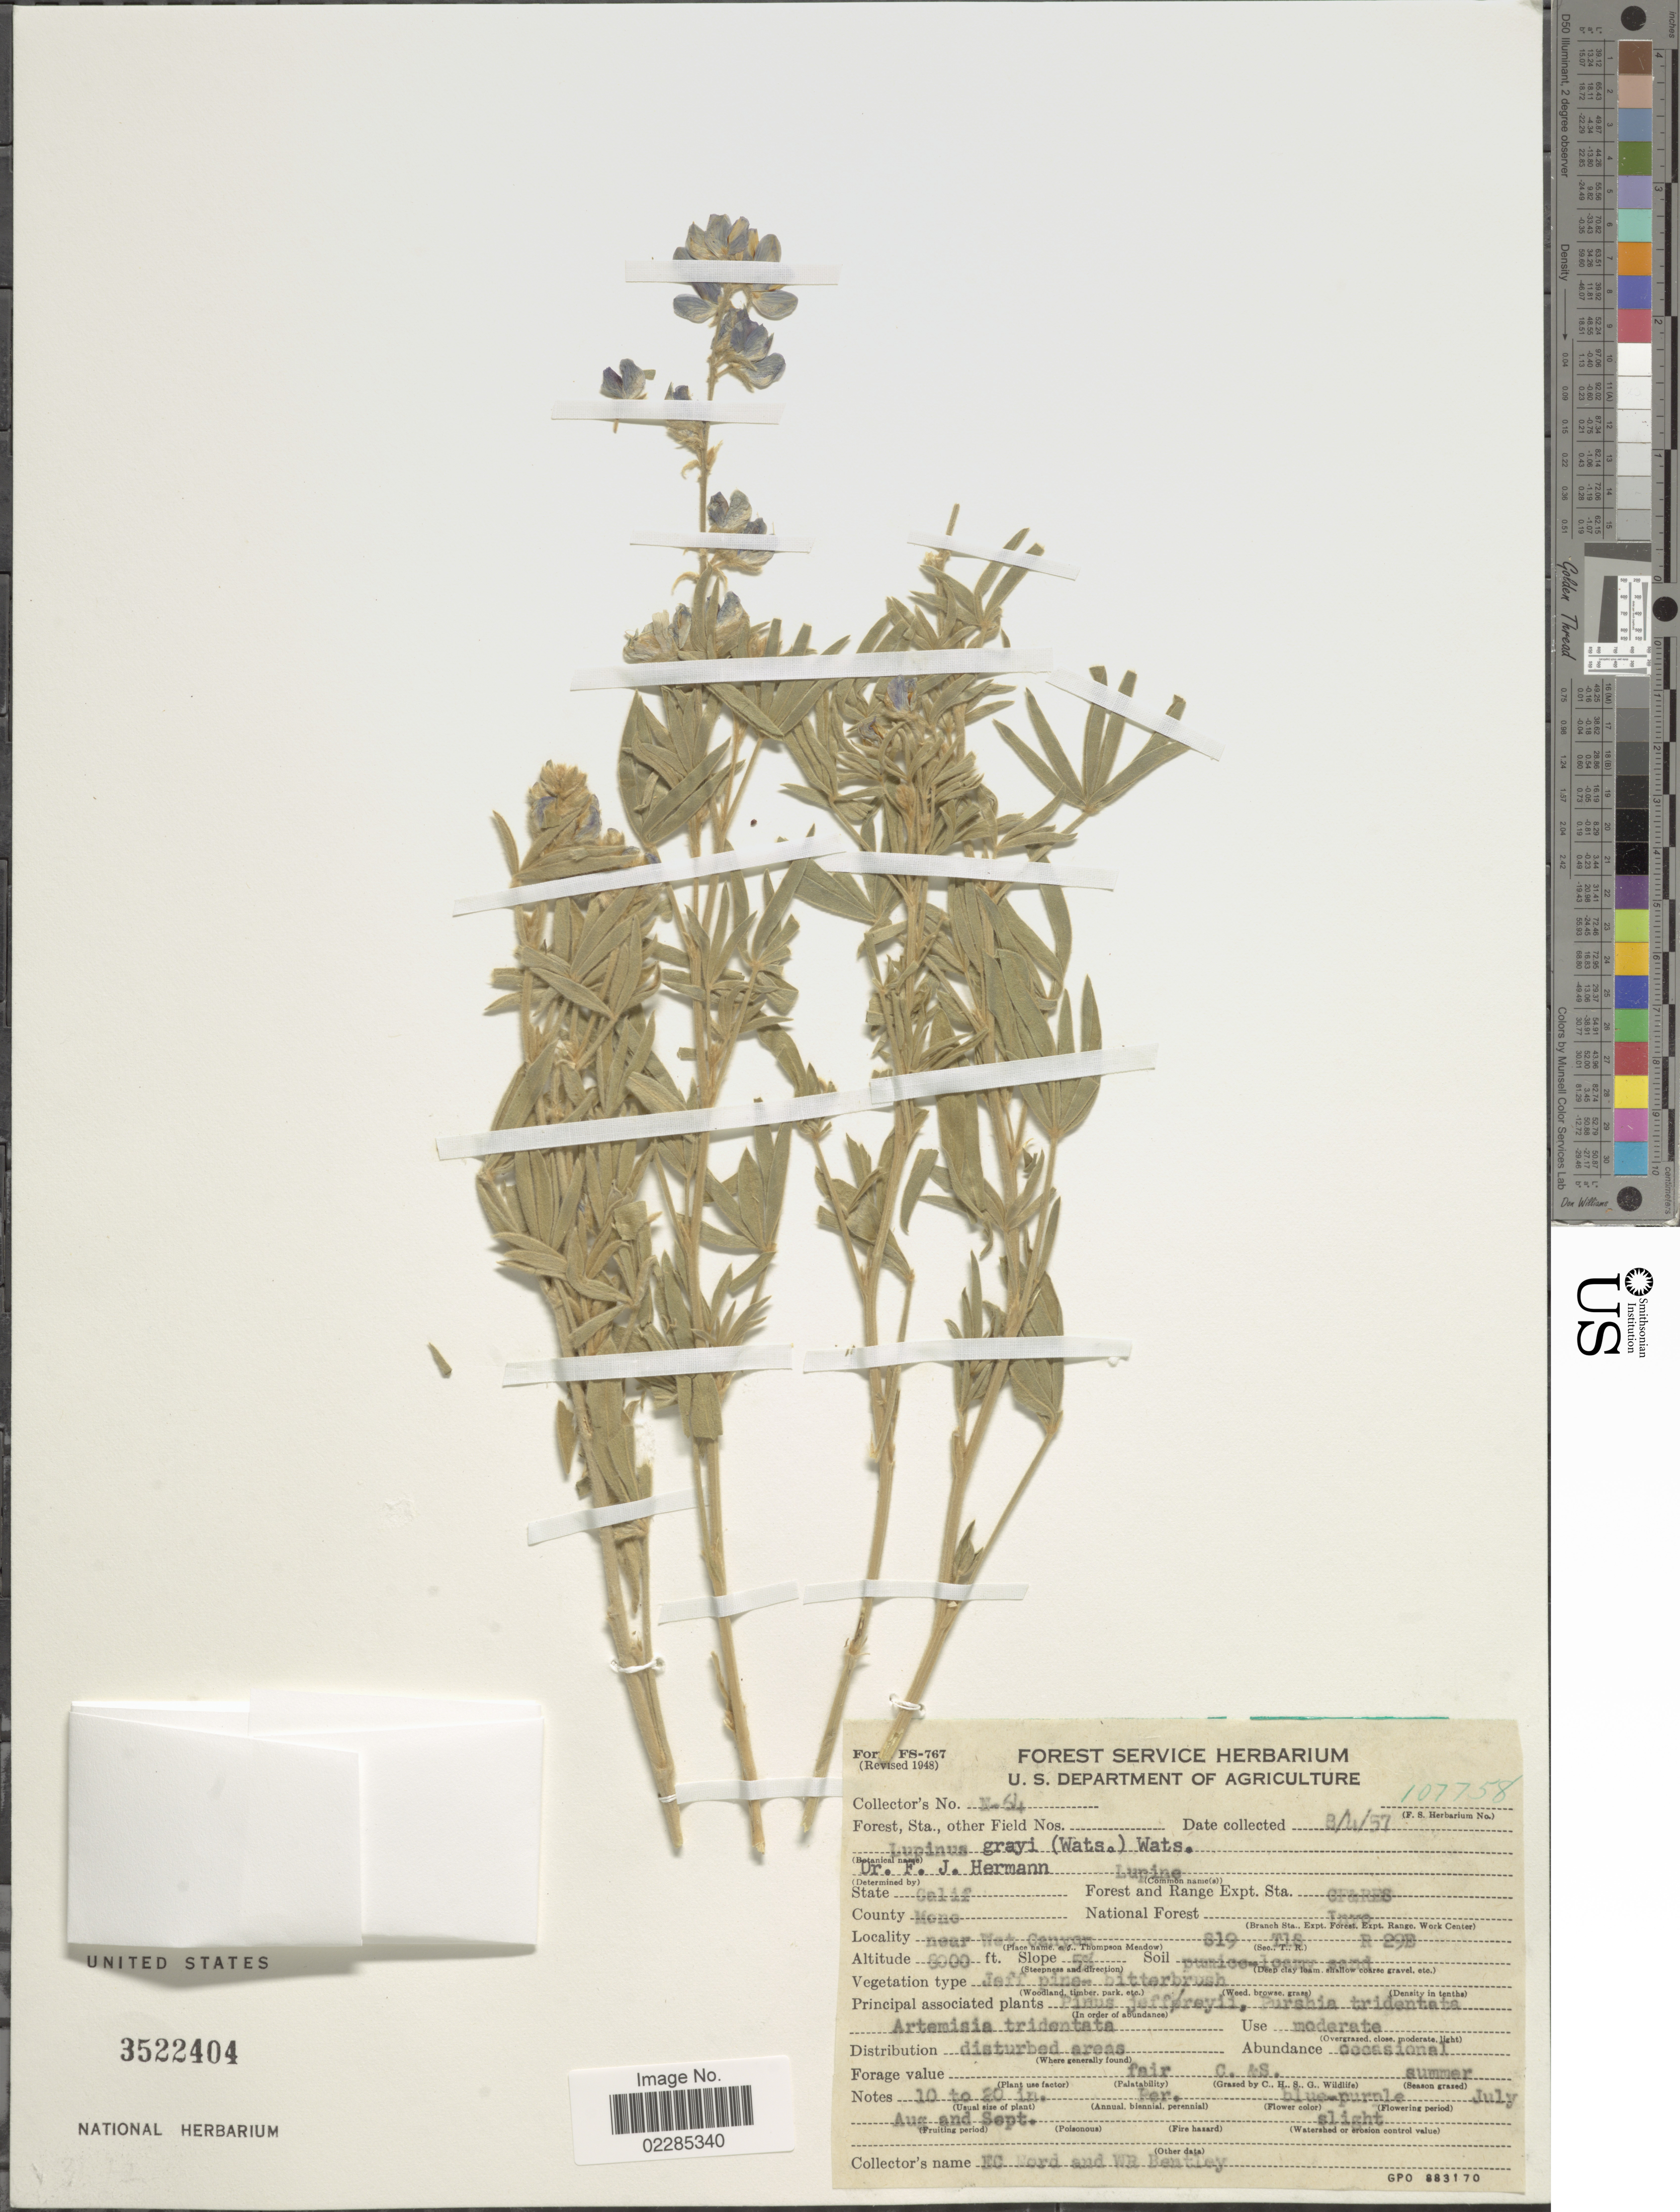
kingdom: Plantae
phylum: Tracheophyta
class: Magnoliopsida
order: Fabales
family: Fabaceae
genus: Lupinus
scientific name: Lupinus grayi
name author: S. Watson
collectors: E. Ford & W. Bentley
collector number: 64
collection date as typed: Transcribed d/m/y: 4/8/57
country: United States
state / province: California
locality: Forest and Range Expt Sta GF & RES, Mono, near Wet Canyon, Inyo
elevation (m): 2438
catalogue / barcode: US 3522404